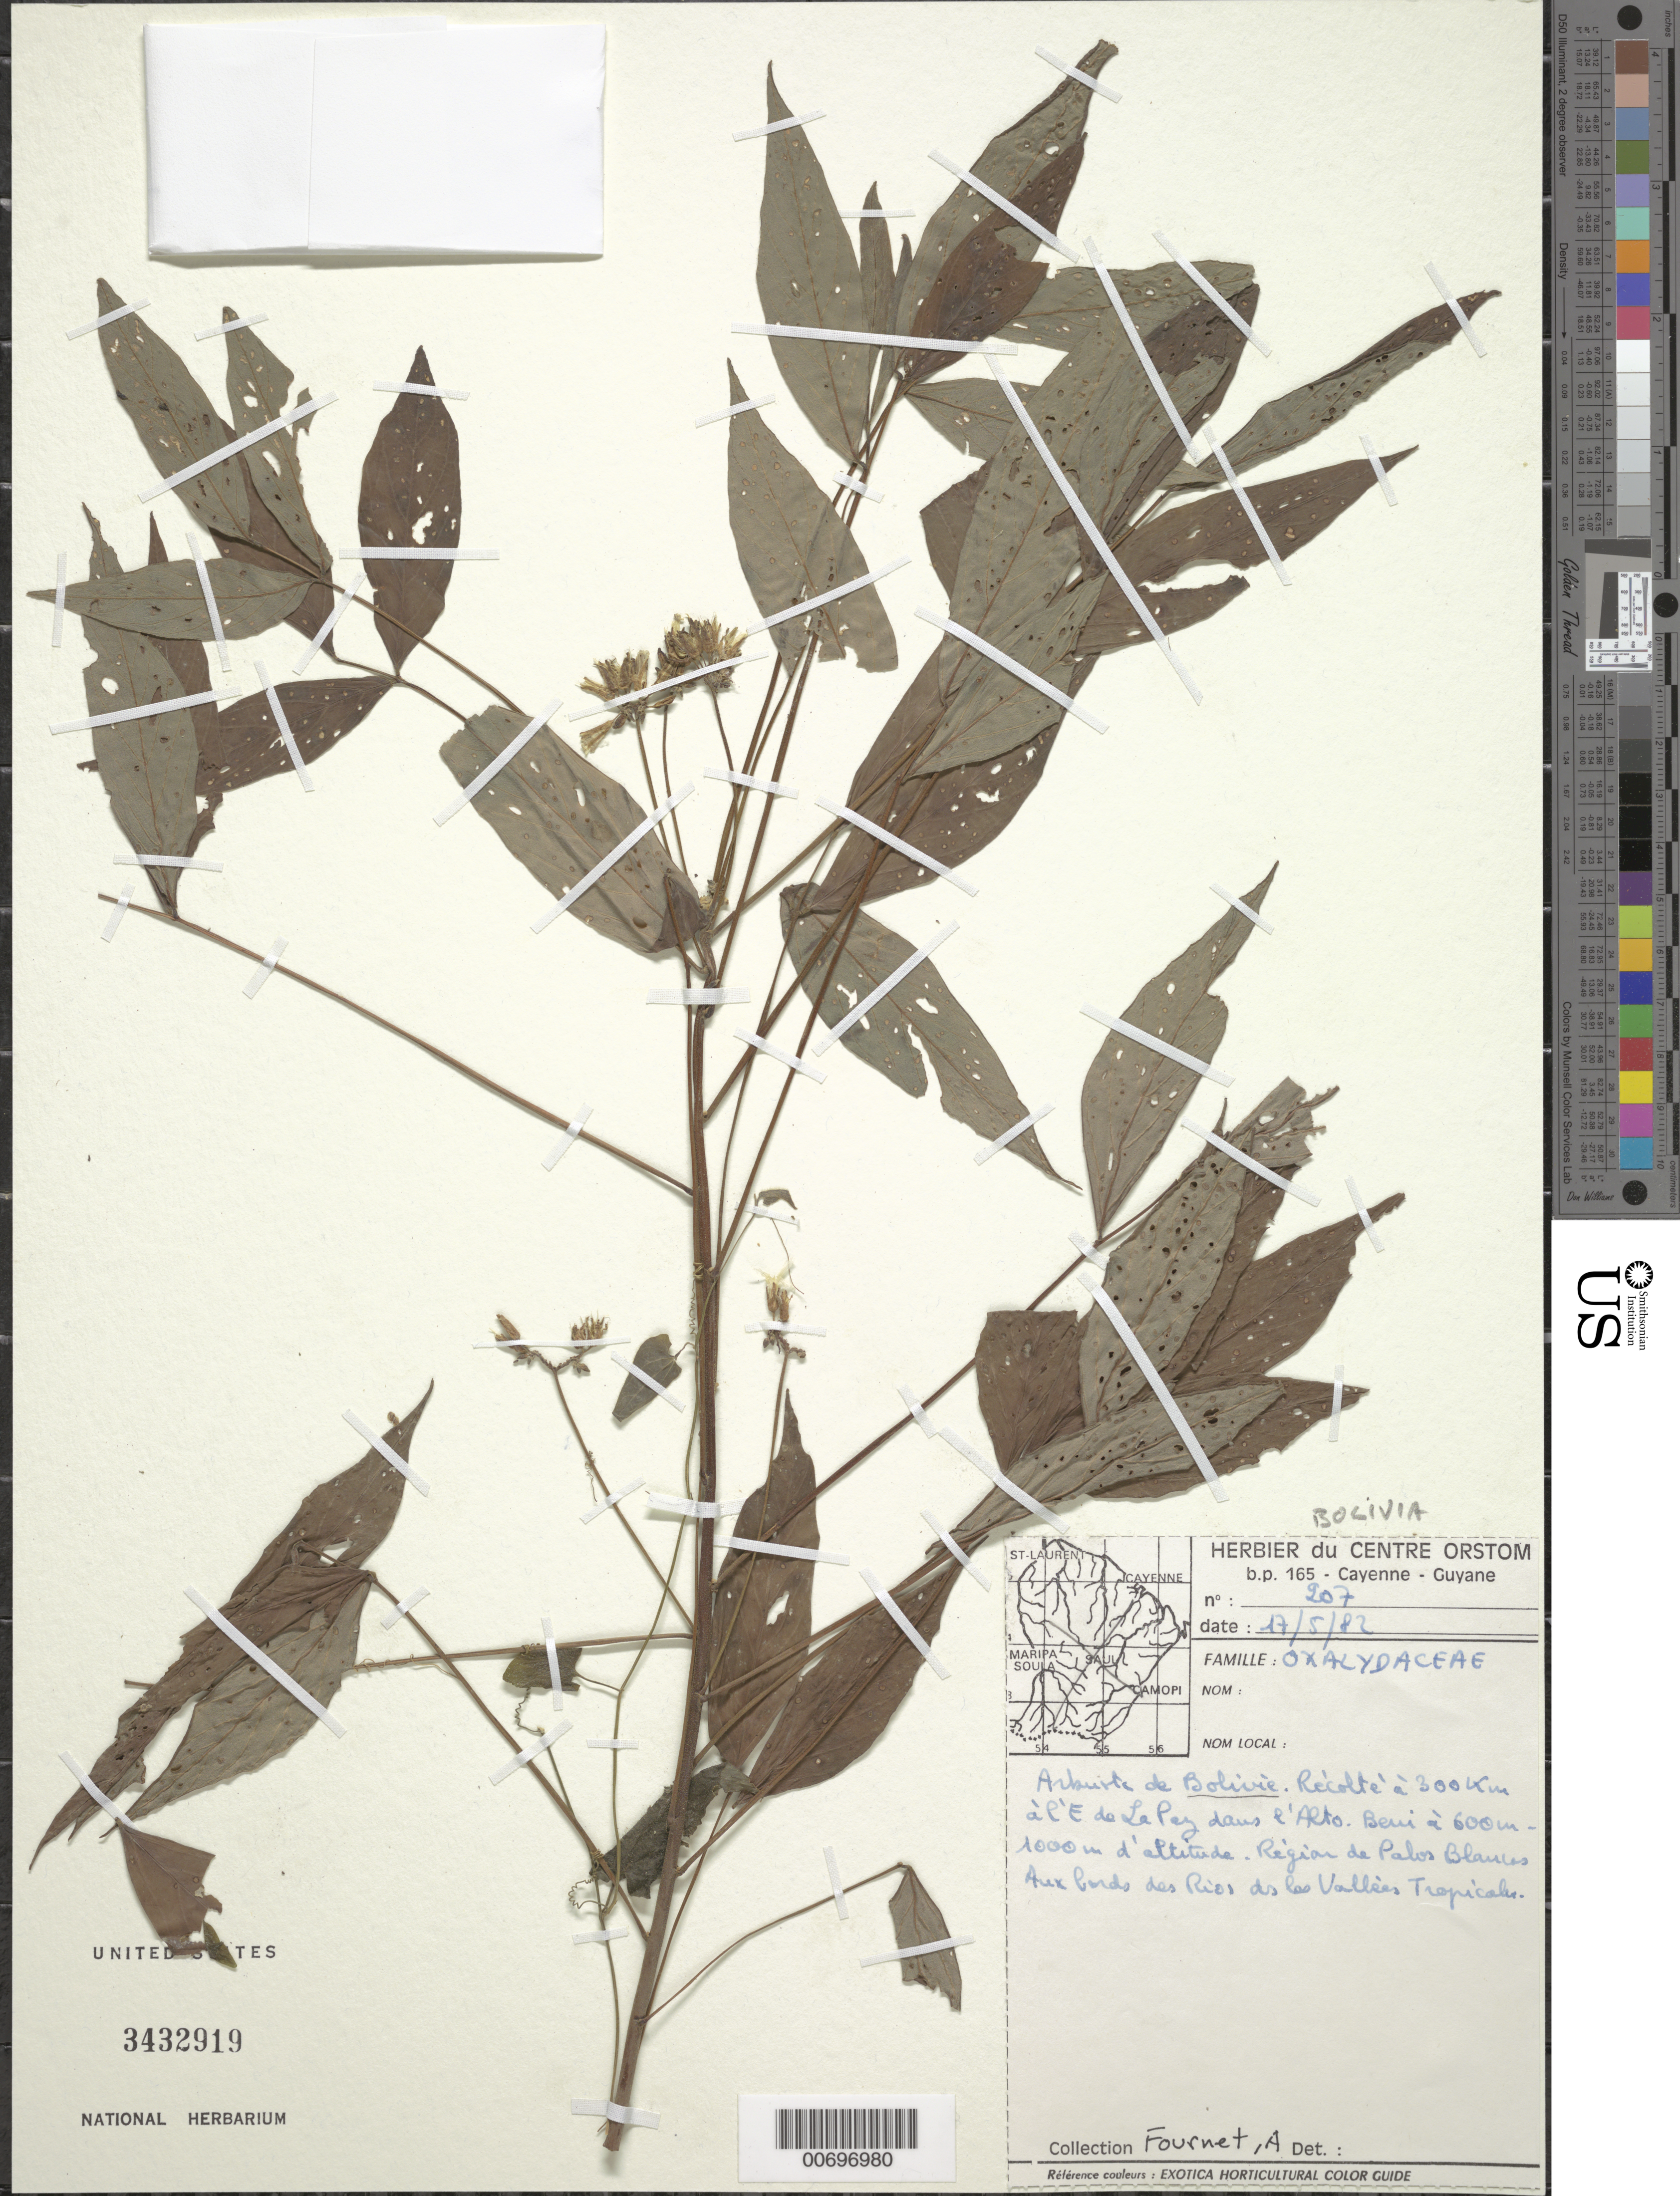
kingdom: Plantae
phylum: Tracheophyta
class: Magnoliopsida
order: Oxalidales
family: Oxalidaceae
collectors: A. Fournet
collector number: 207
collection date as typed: Transcribed d/m/y: 17/5/82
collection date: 1982-05-17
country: Bolivia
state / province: La Paz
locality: À 300 Km à l'EST de La Paz dans l'Alto Beni. Règiòn de Palos Blancos. Aux bords des Rios do las Vallèes Tropicales.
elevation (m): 600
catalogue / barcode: US 3432919